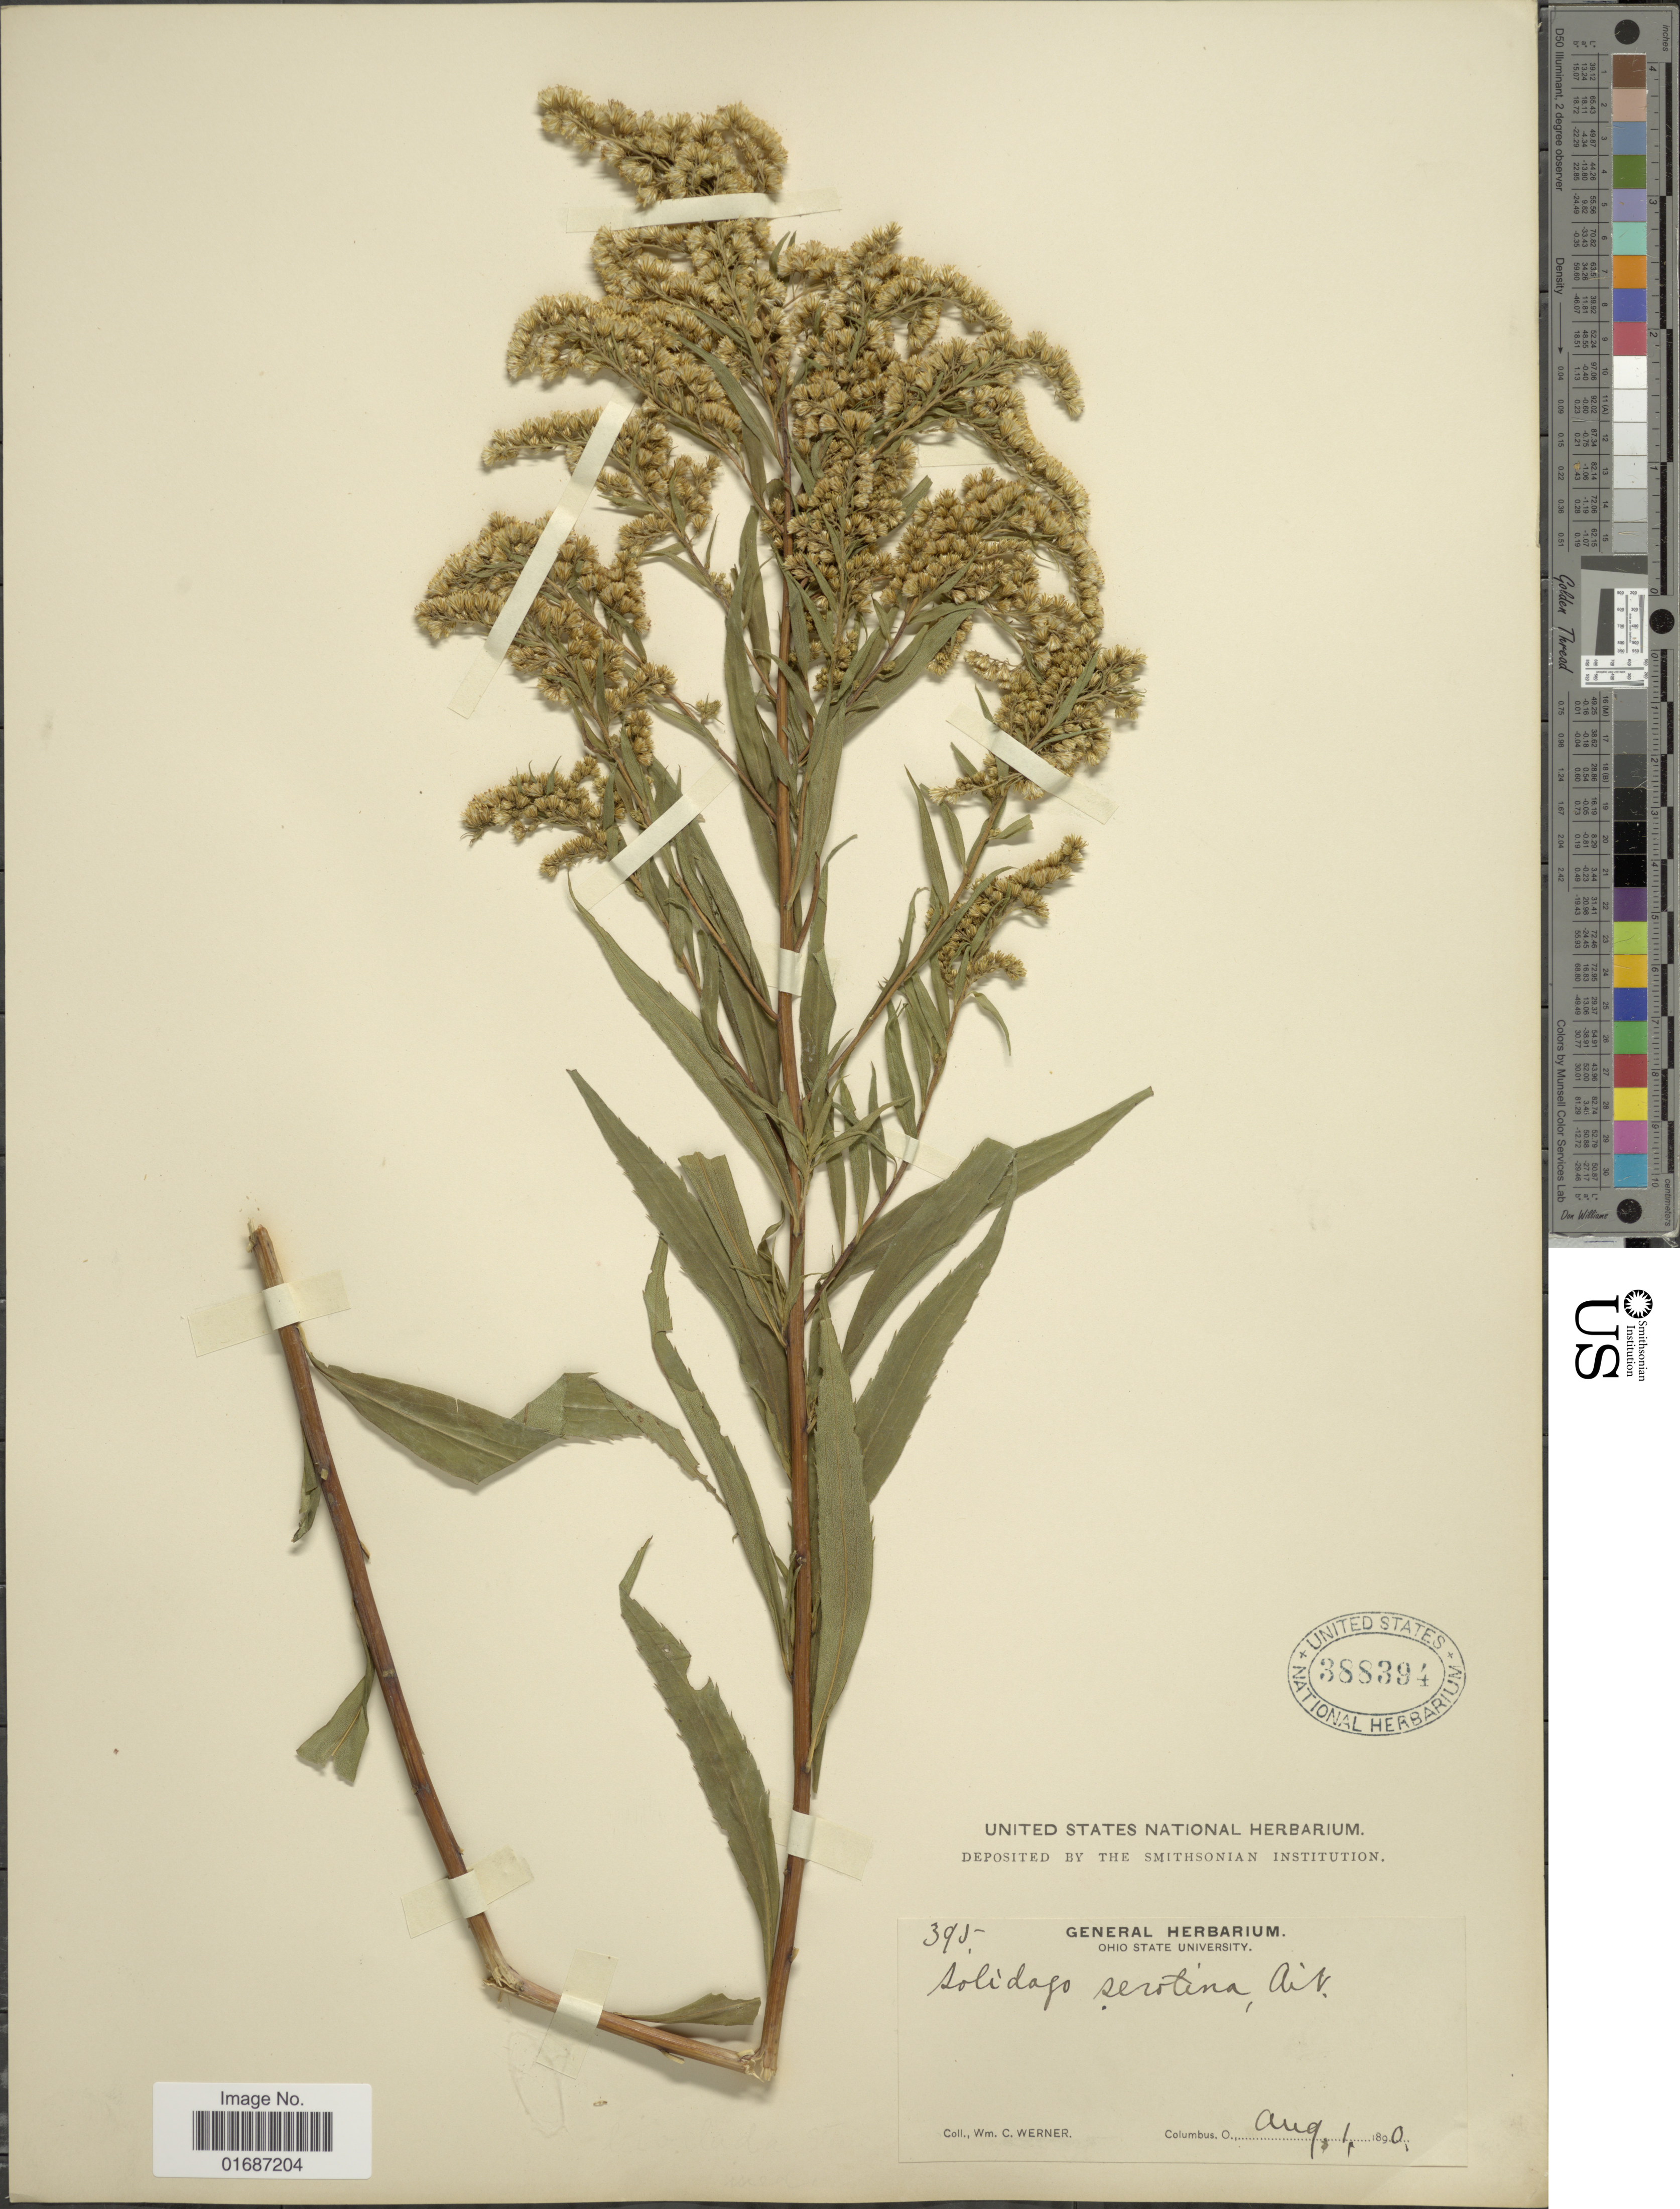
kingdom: Plantae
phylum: Tracheophyta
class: Magnoliopsida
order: Asterales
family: Asteraceae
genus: Solidago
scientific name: Solidago gigantea var. leiophylla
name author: Fernald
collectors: W. Werner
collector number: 395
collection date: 1890-08-01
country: United States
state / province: Ohio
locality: Colombus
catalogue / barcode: US 388394